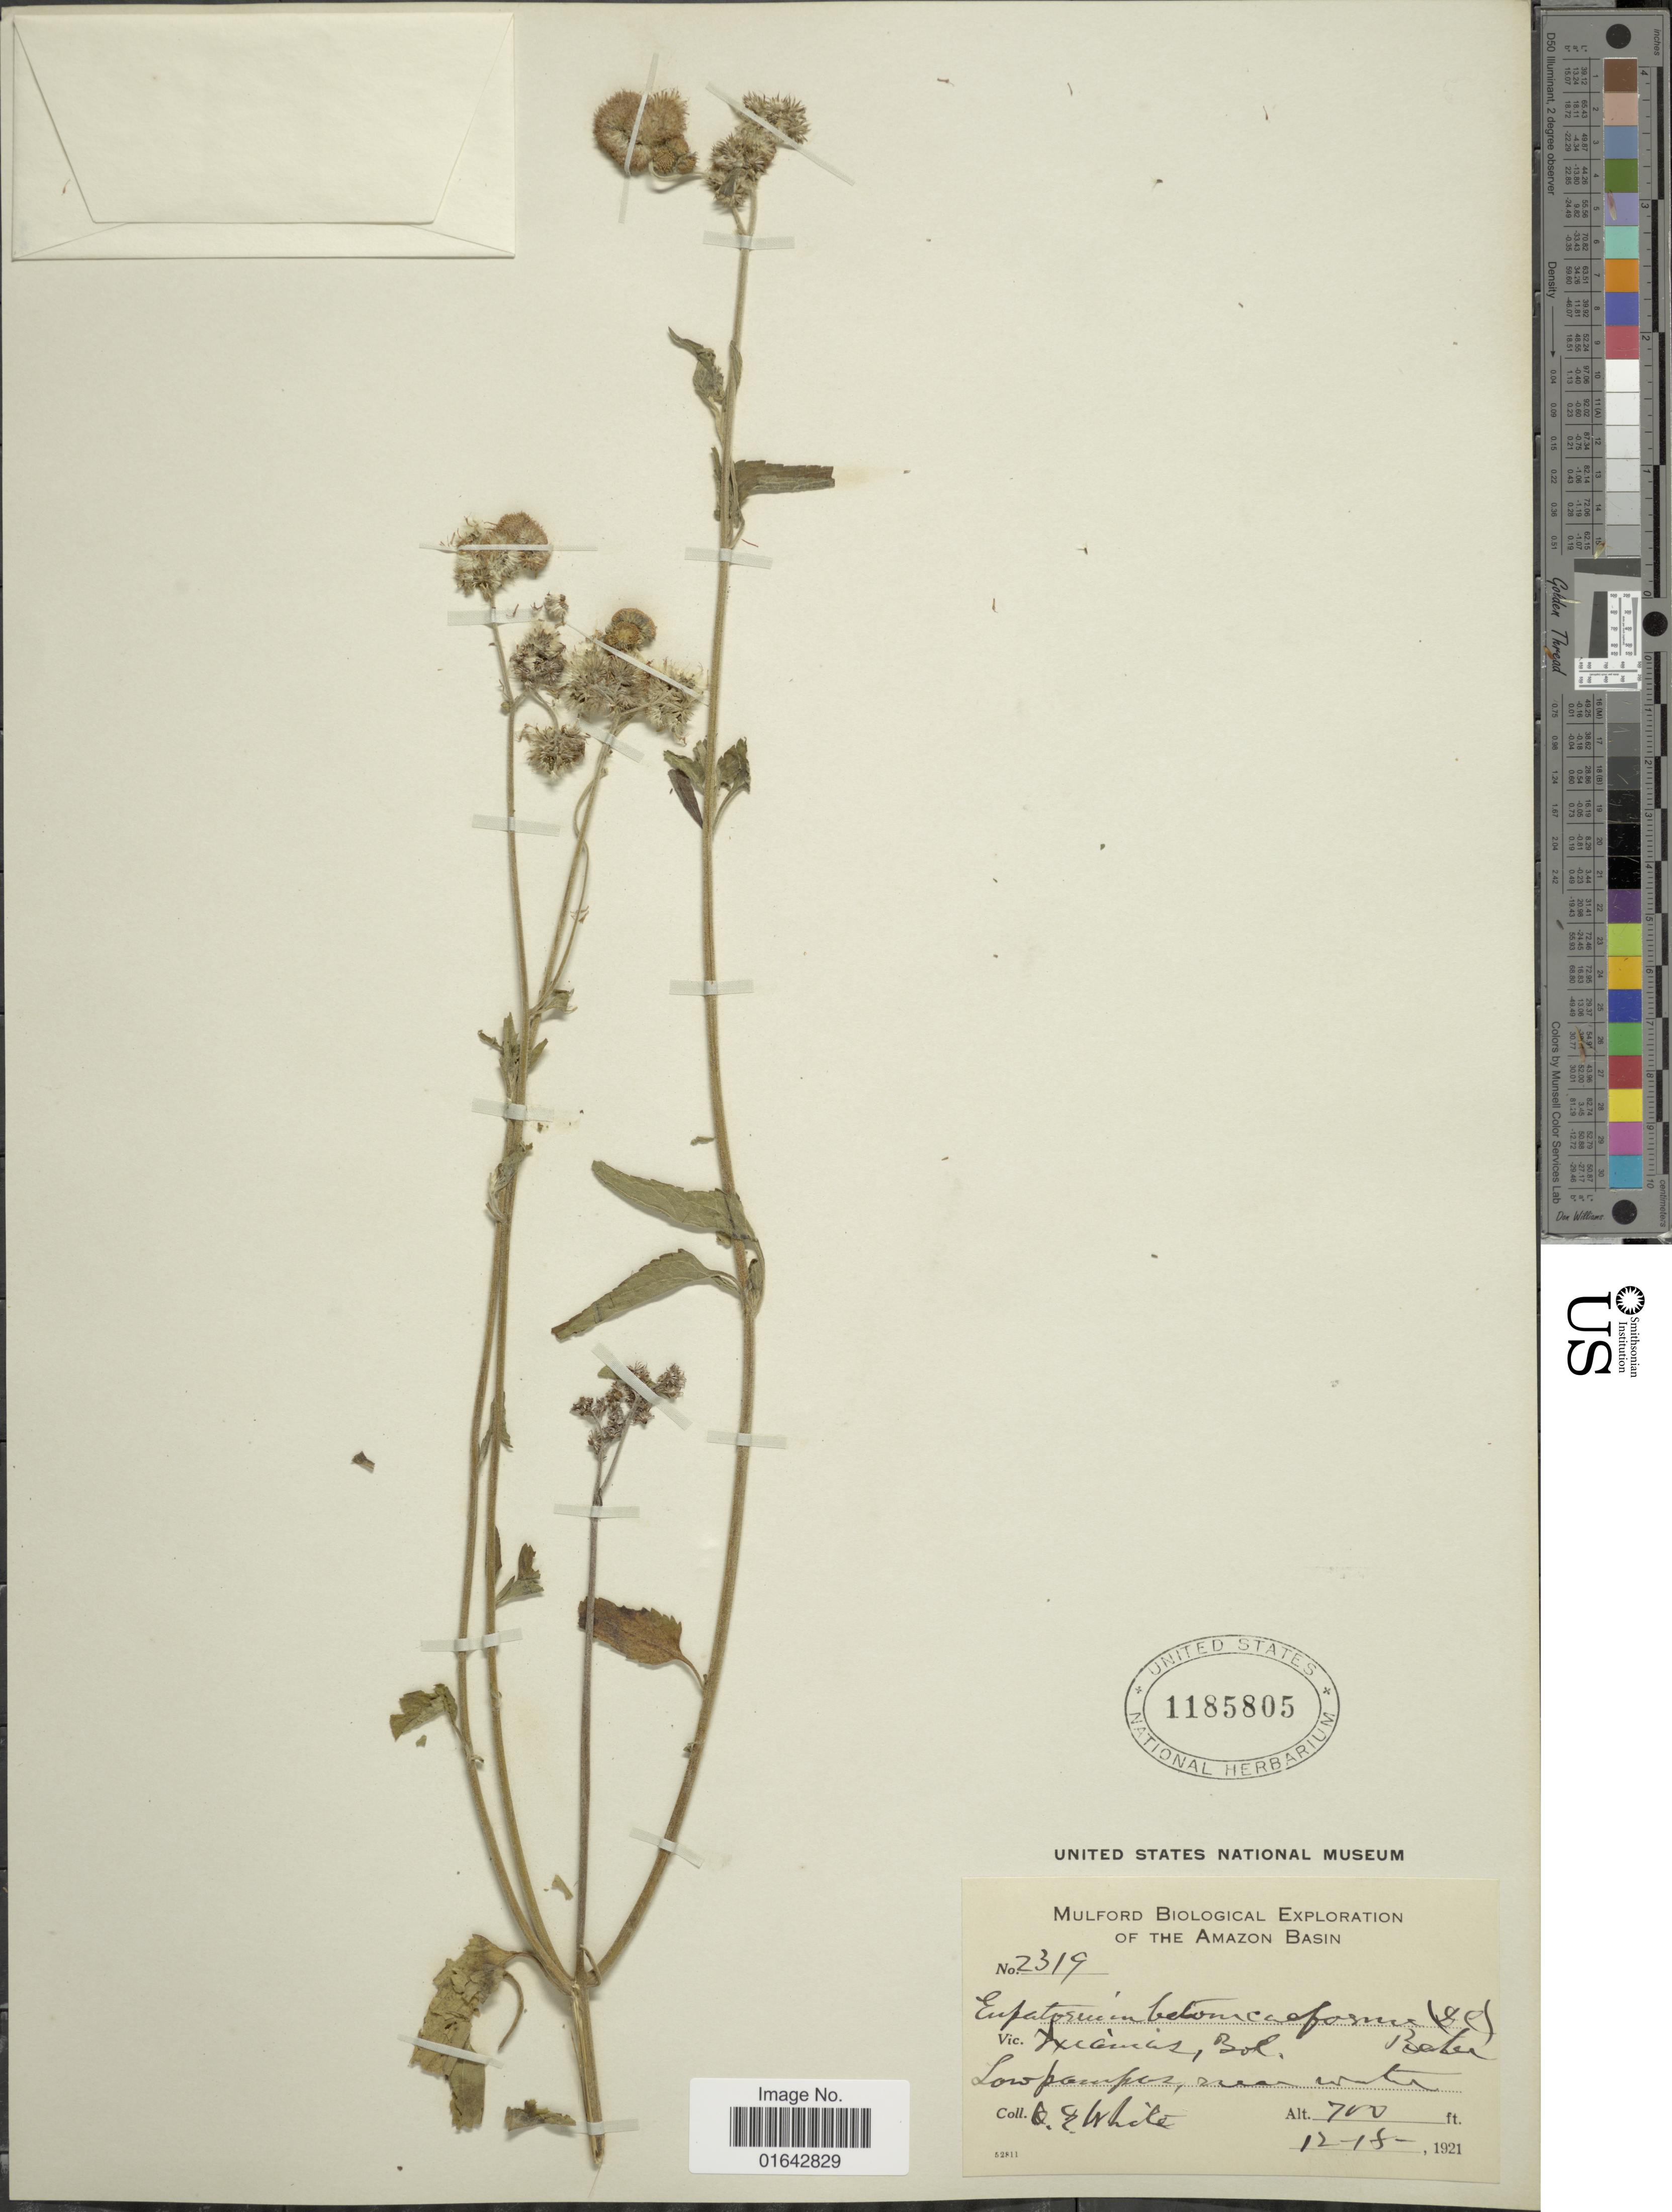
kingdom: Plantae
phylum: Tracheophyta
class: Magnoliopsida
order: Asterales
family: Asteraceae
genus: Barrosoa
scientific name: Barrosoa betoniciformis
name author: (DC.) R.M. King & H. Rob.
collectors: O. E. White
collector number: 2319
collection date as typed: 12-18-1921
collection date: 1921-12-18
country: Bolivia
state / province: La Paz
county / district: Iturralde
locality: Ixiamas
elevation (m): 213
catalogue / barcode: US 1185805